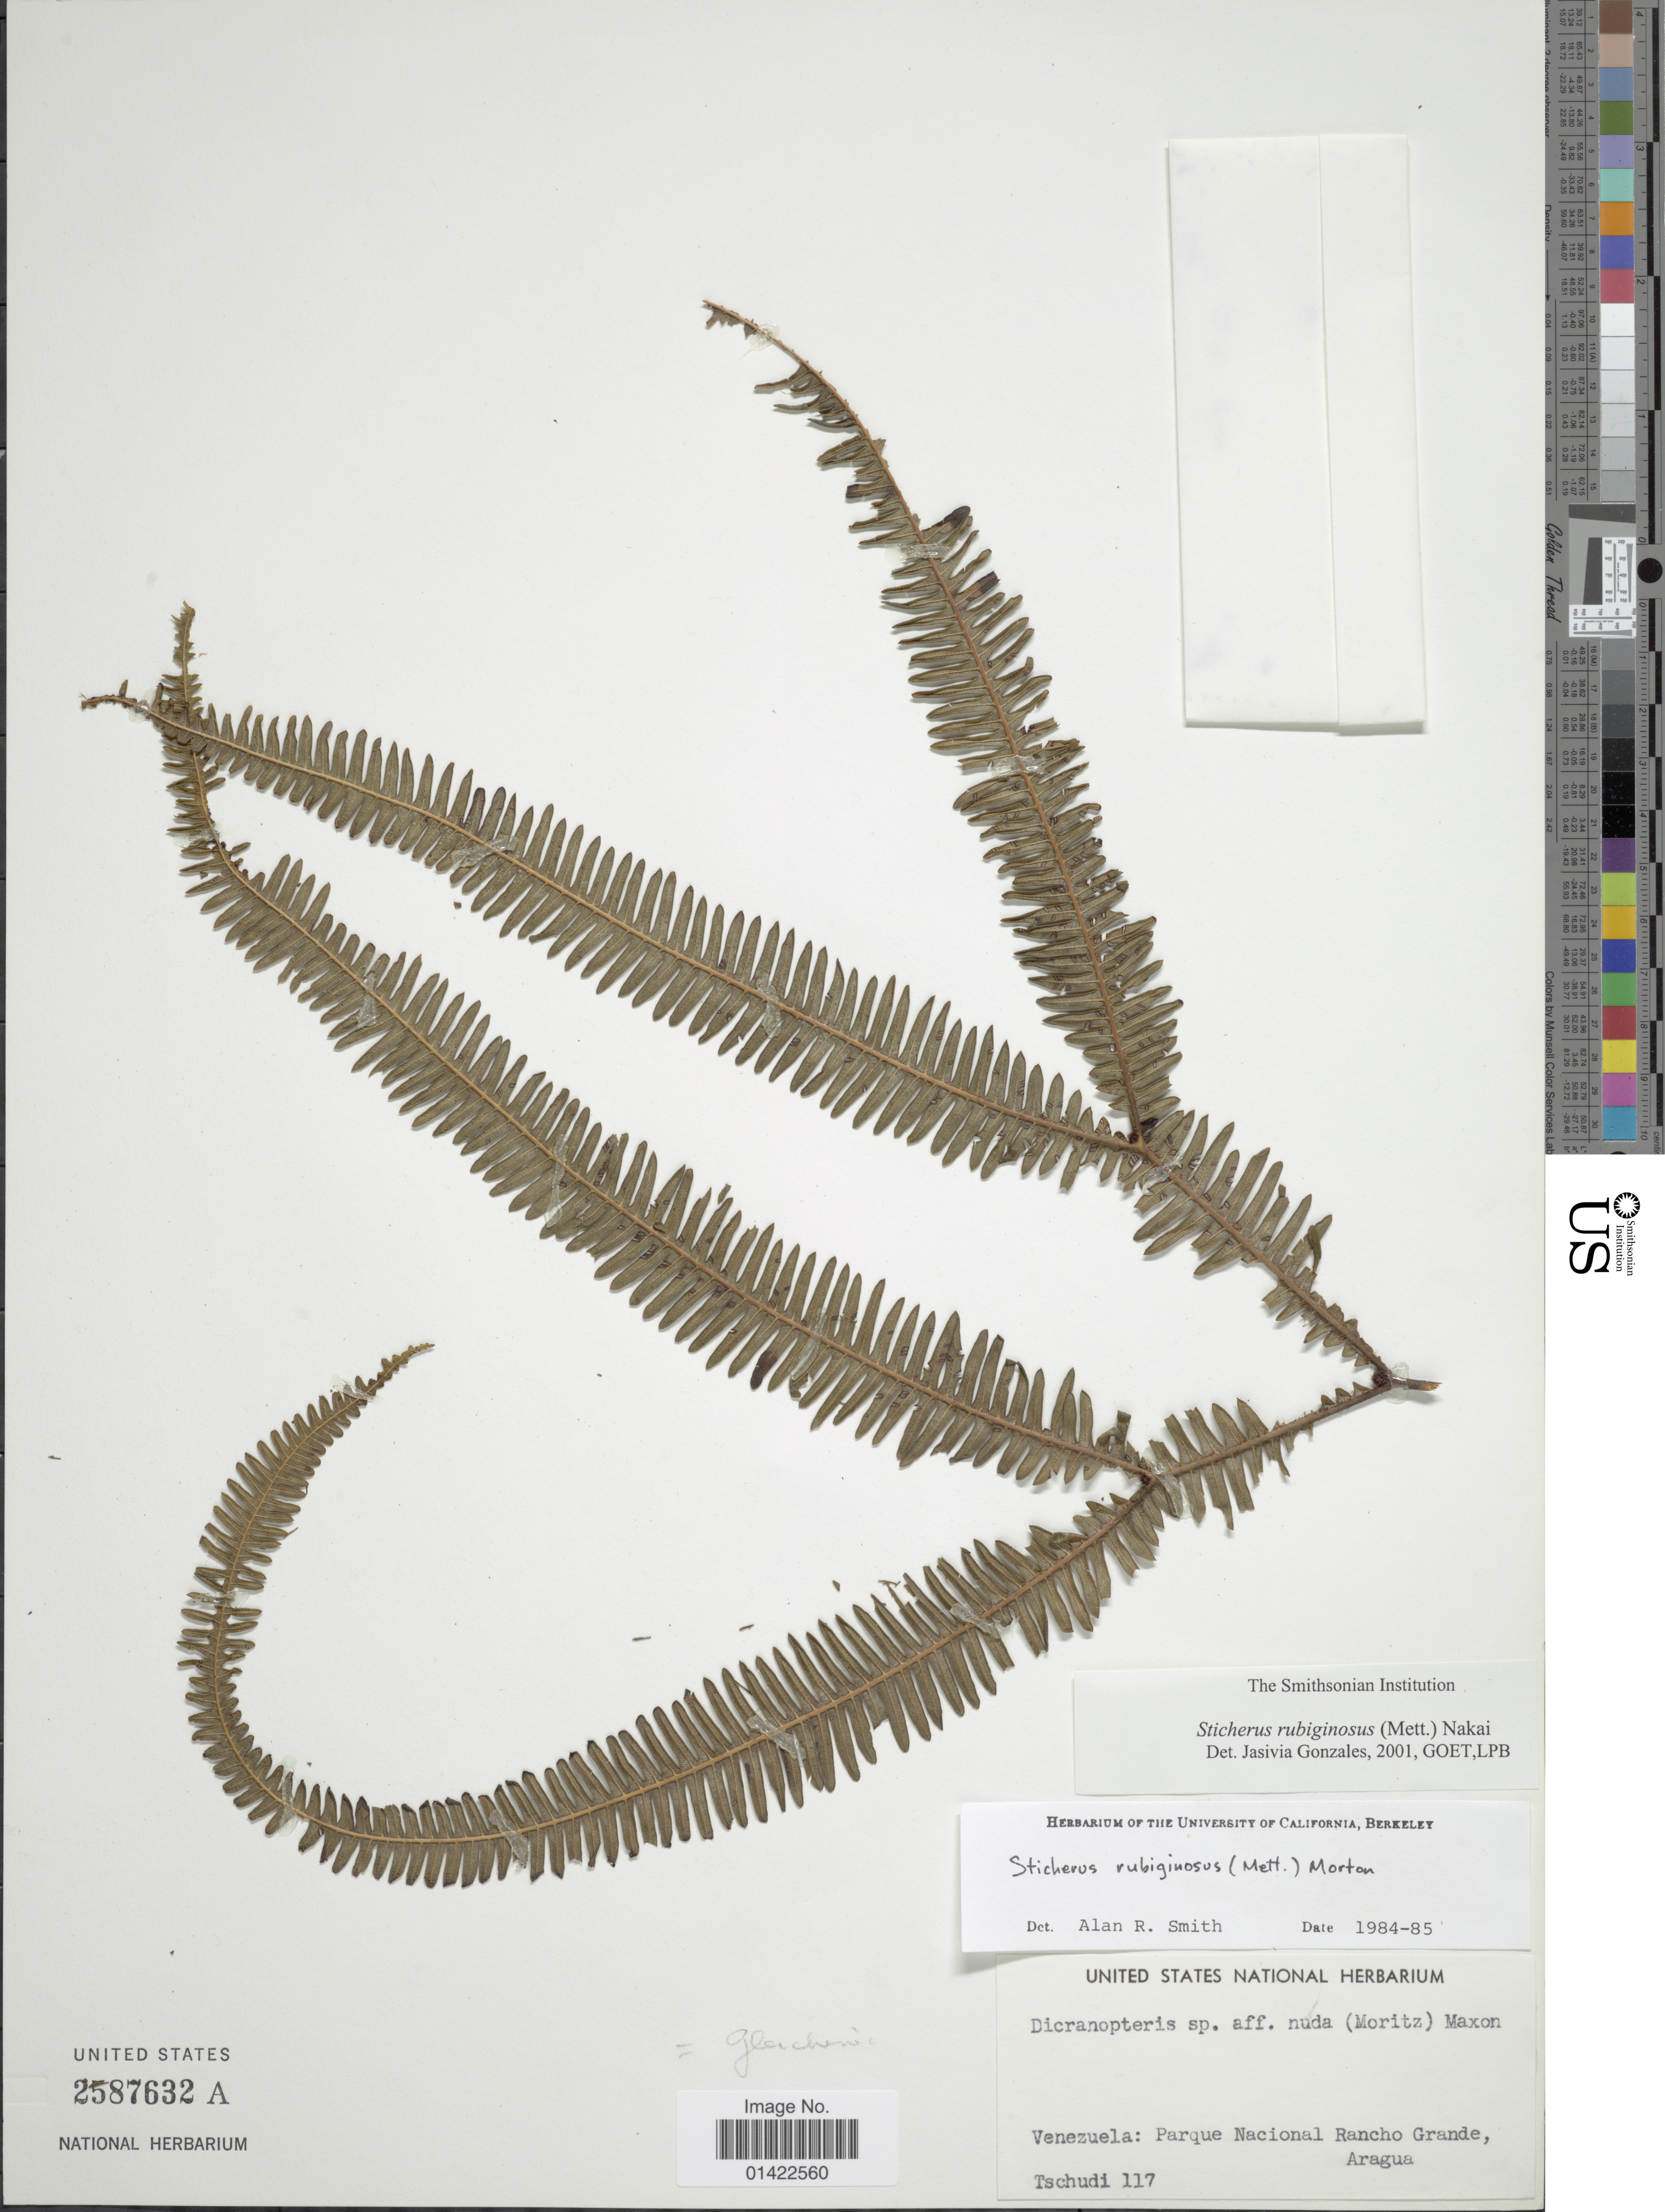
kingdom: Plantae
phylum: Tracheophyta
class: Polypodiopsida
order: Gleicheniales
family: Gleicheniaceae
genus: Sticherus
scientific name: Sticherus rubiginosus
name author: (Mett.) Nakai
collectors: Tschudi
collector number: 117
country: Venezuela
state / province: Aragua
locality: Parque Nacuional Rancho Grande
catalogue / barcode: US 2587632A